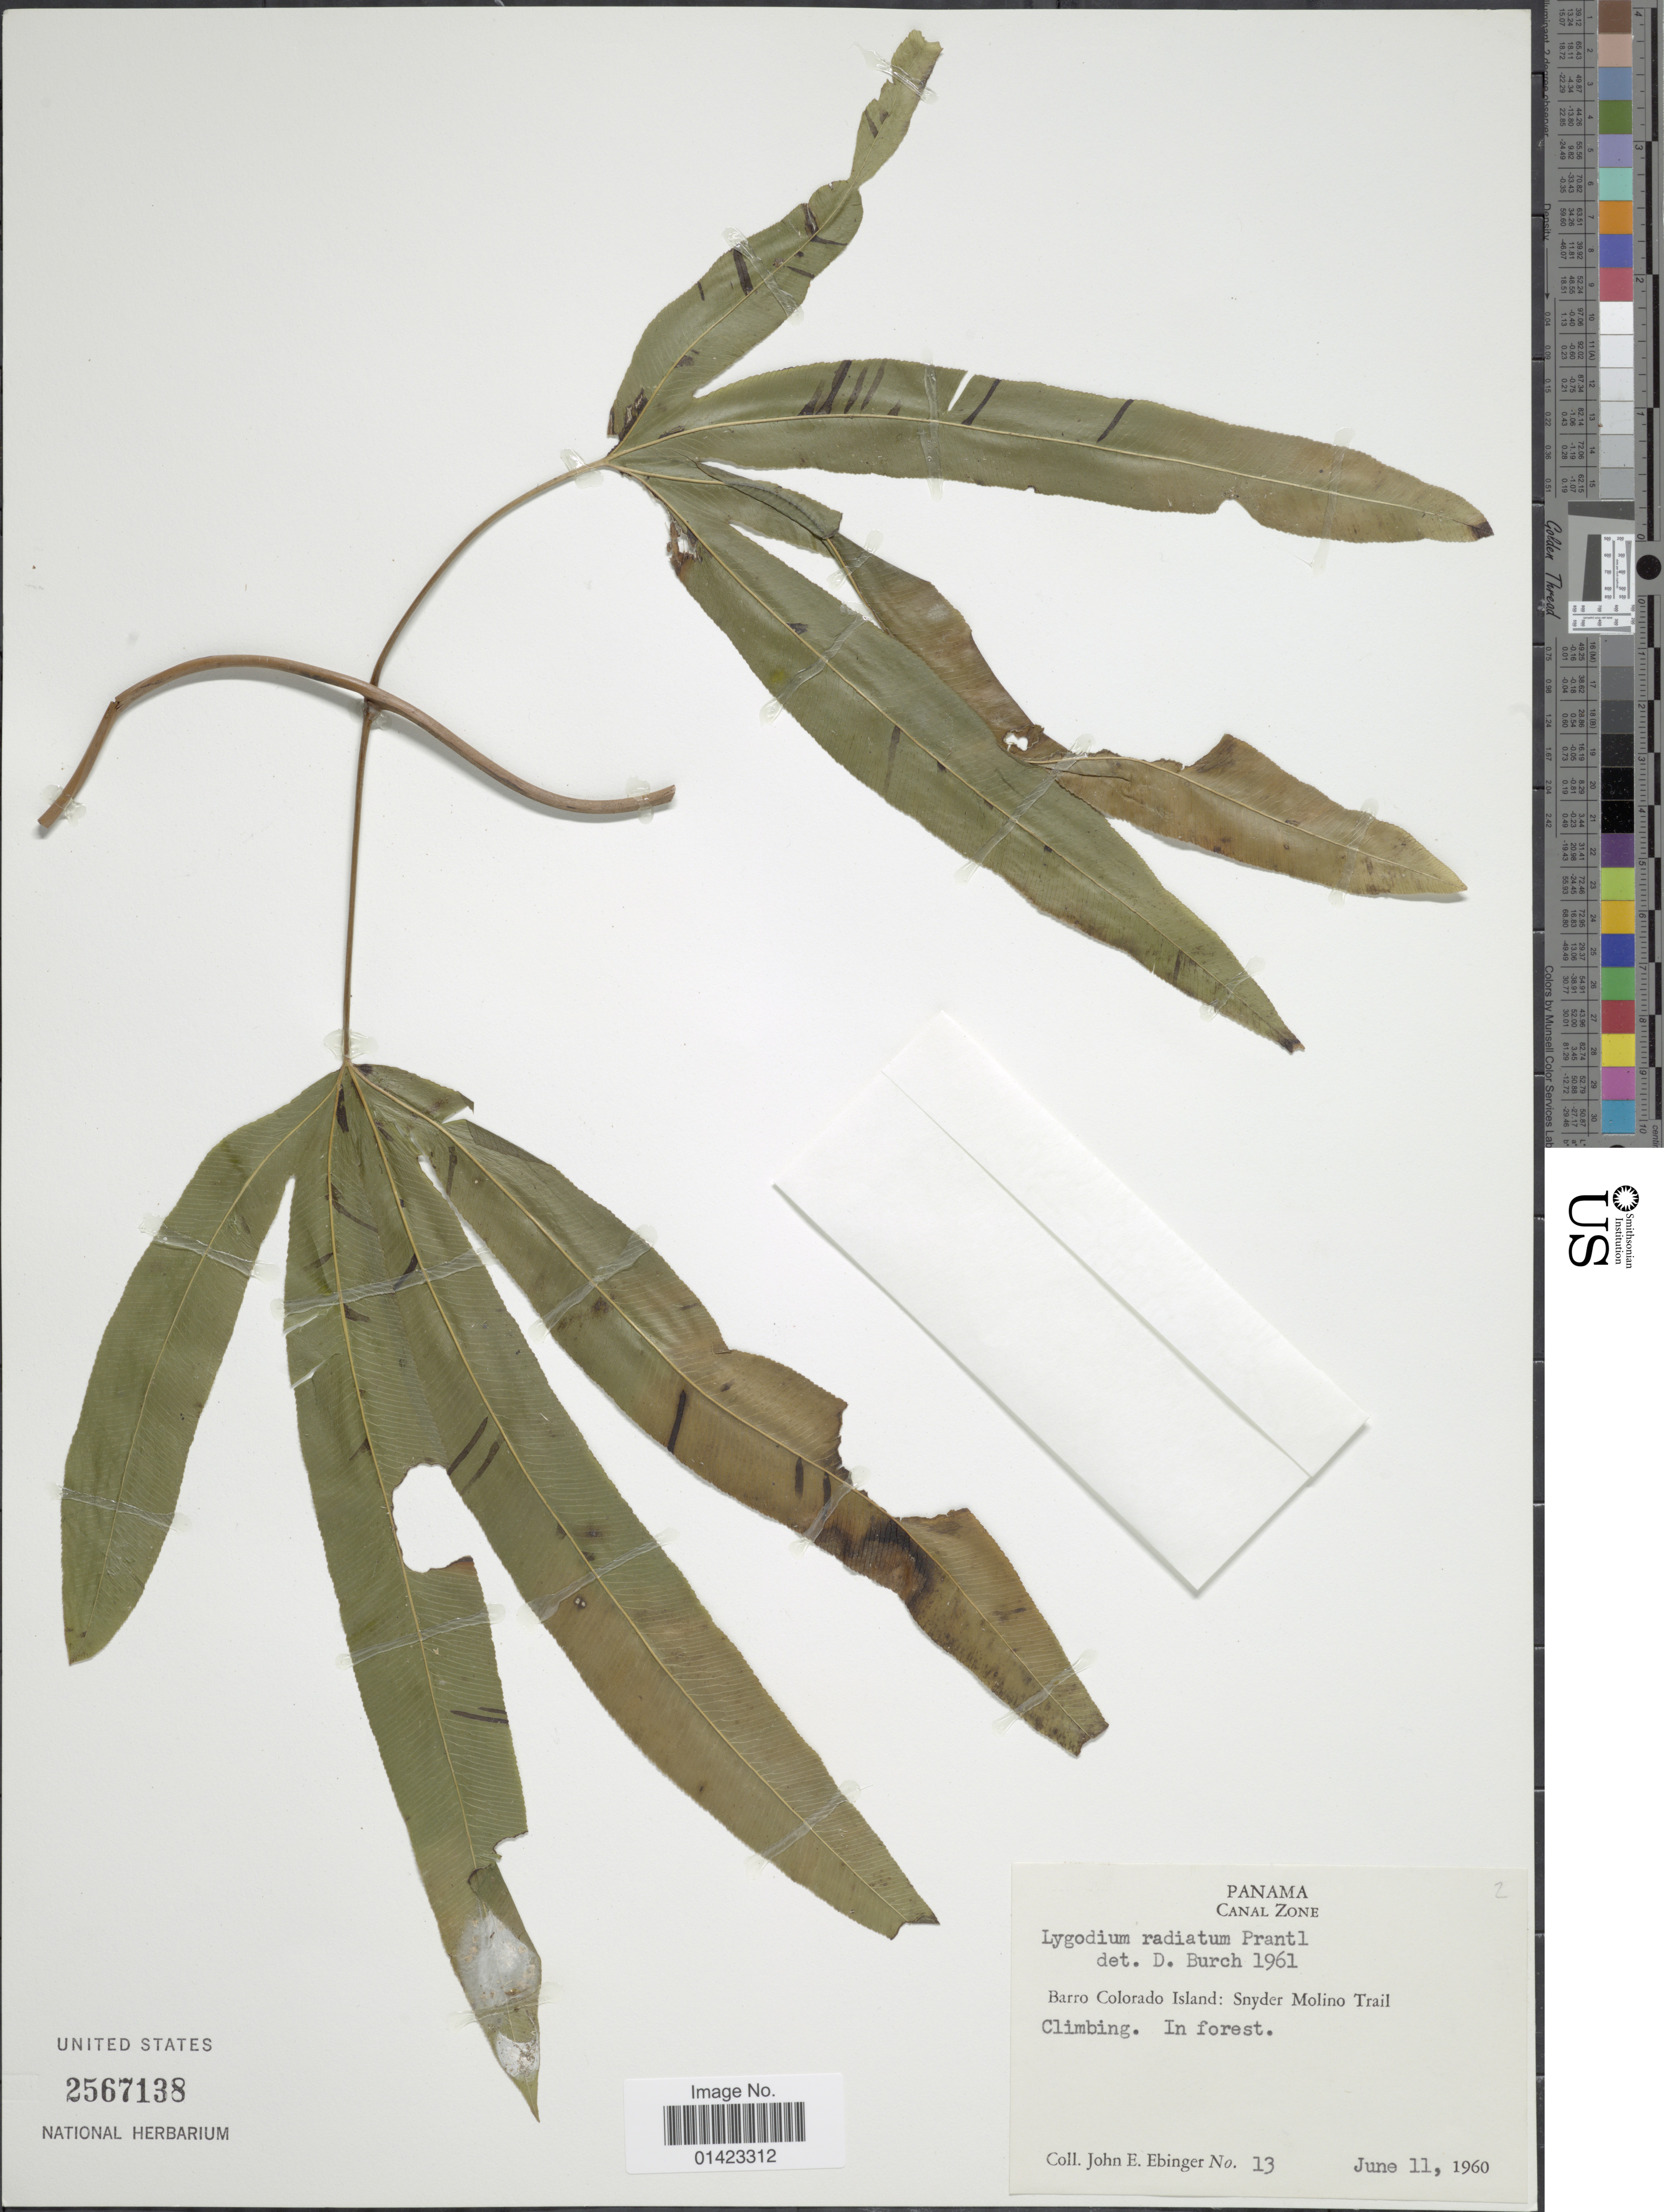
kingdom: Plantae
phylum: Tracheophyta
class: Polypodiopsida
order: Schizaeales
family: Lygodiaceae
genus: Lygodium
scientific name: Lygodium radiatum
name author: Prantl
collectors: J. Ebinger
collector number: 13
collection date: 1960-06-11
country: Panama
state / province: Panamá Oeste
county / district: Canal Zone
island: Barro Colorado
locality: Panama, Canal Zone, Barro Colorado Island: Snyder Molino Trail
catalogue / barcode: US 2567138